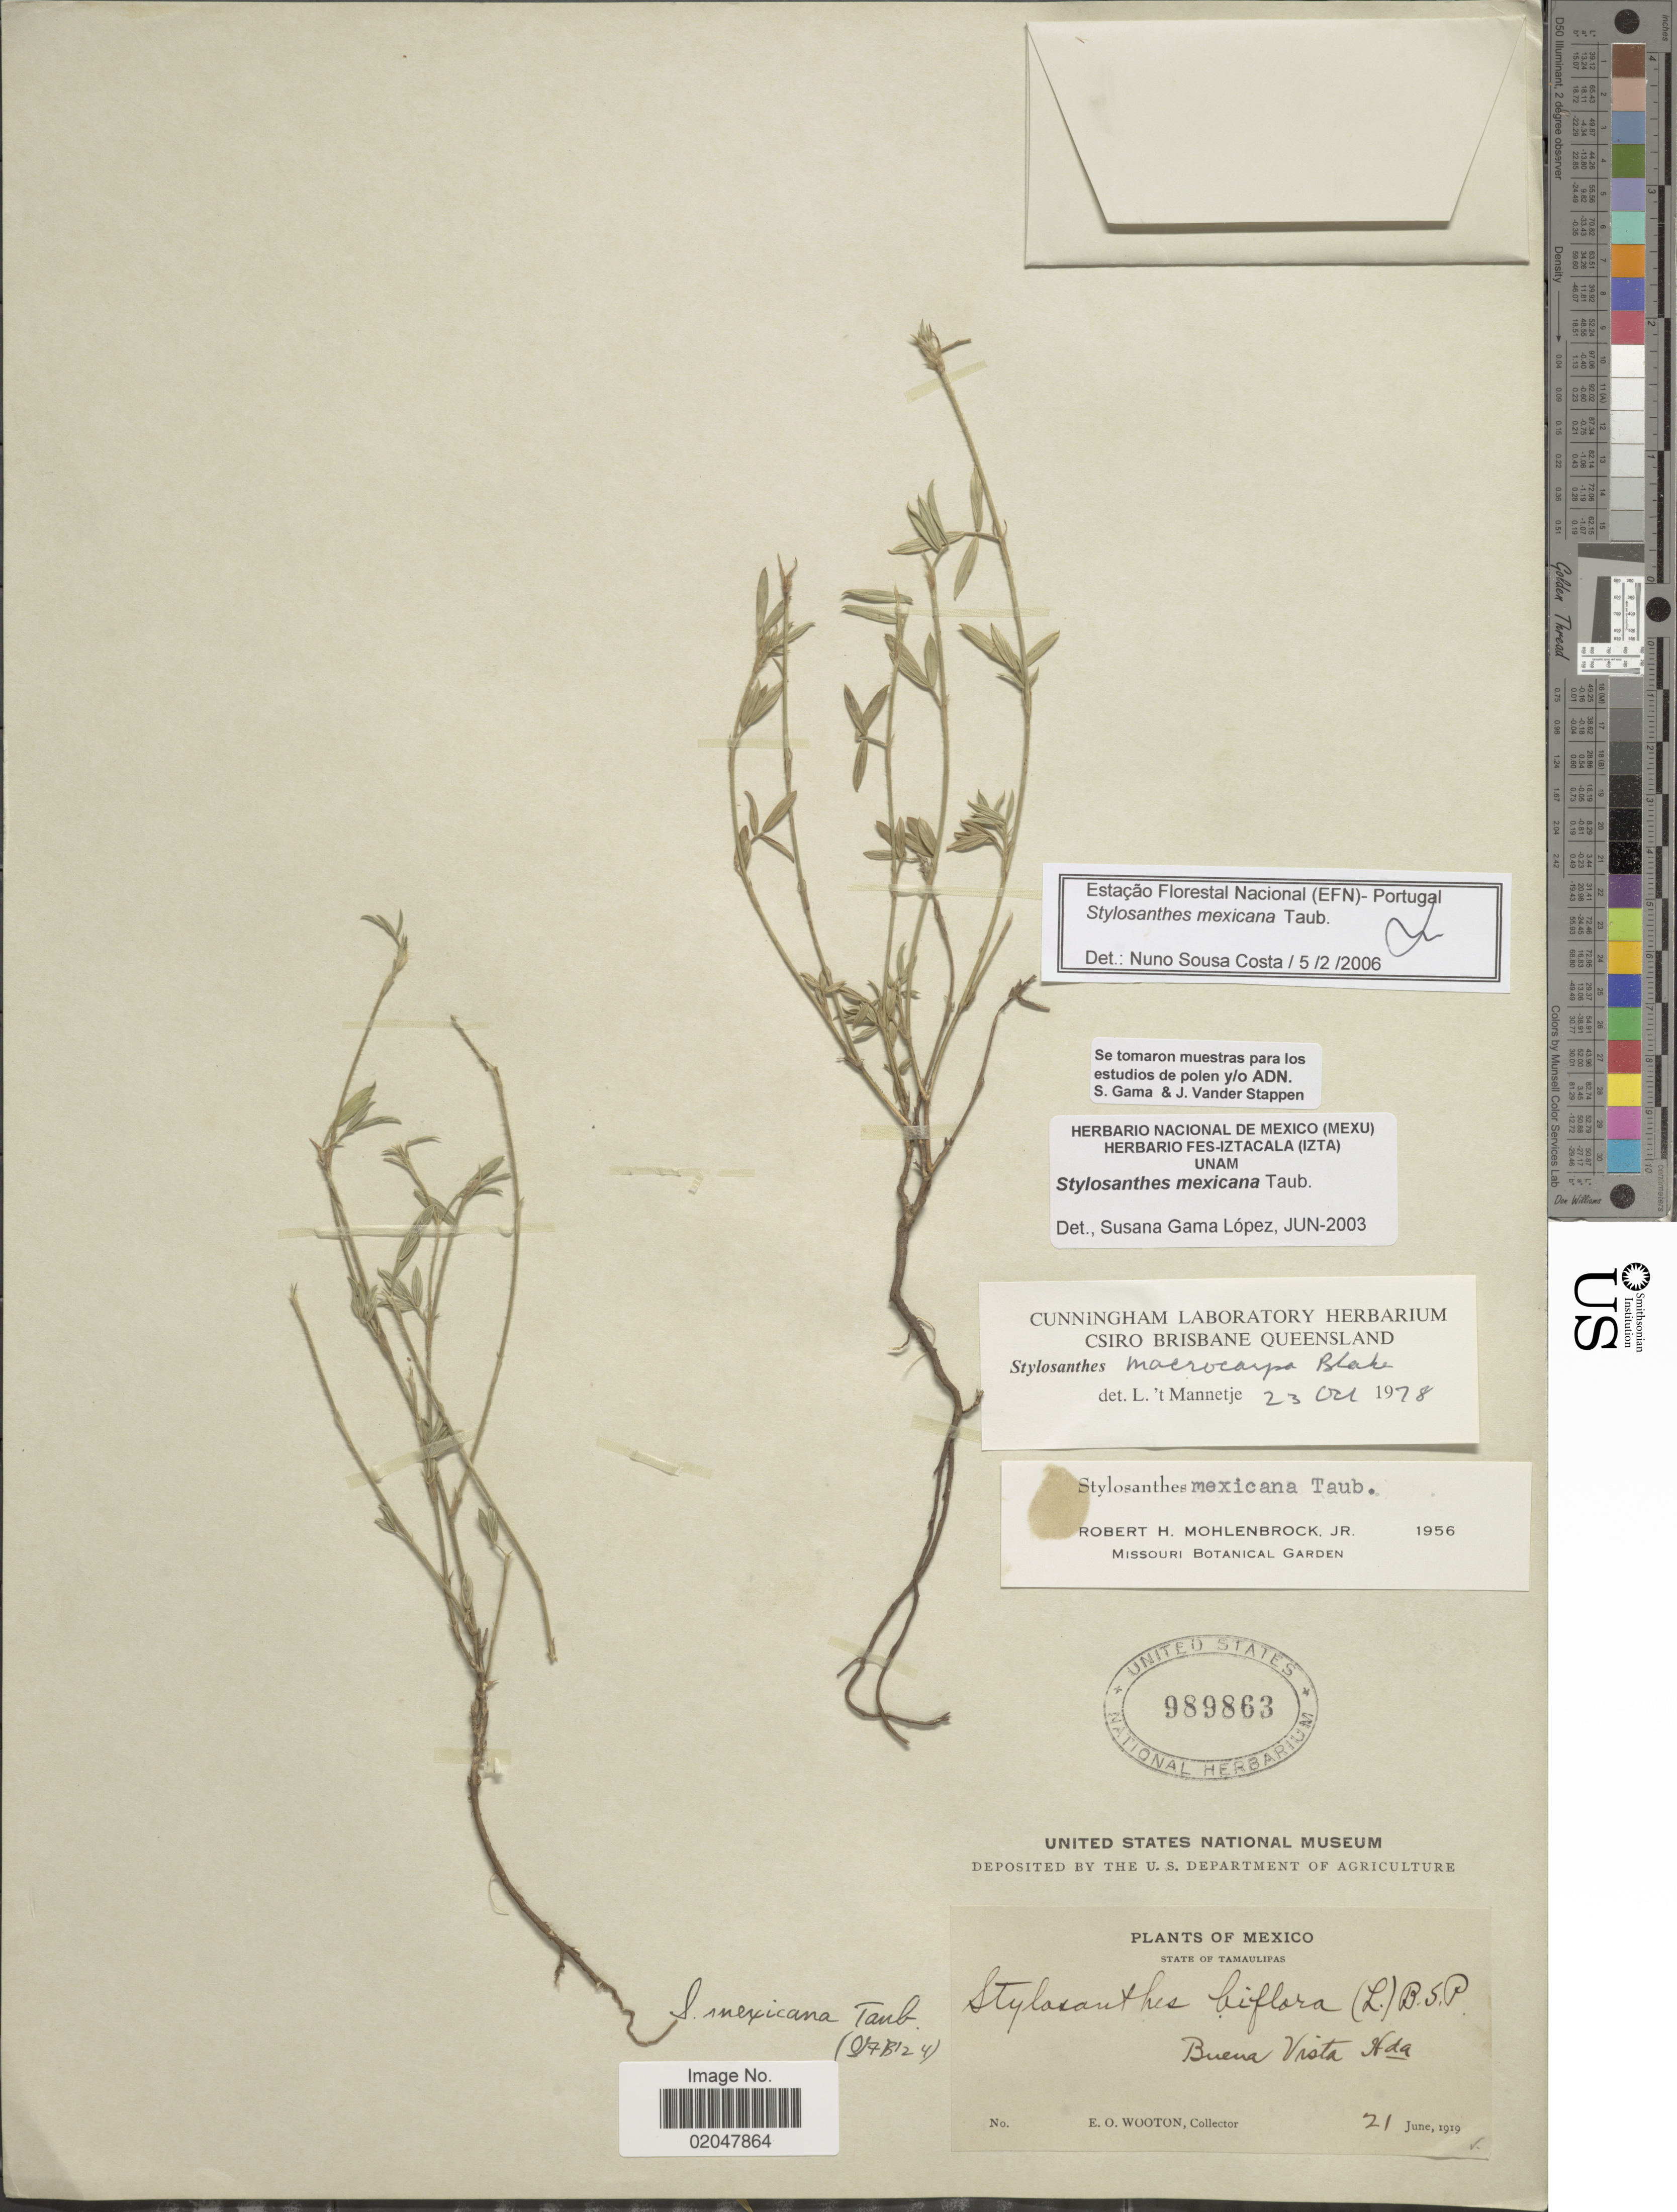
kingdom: Plantae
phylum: Tracheophyta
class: Magnoliopsida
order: Fabales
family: Fabaceae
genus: Stylosanthes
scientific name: Stylosanthes mexicana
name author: Taub.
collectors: E. O. Wooton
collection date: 1919-06-21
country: Mexico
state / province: Tamaulipas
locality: Buena Vista Hda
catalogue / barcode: US 989863